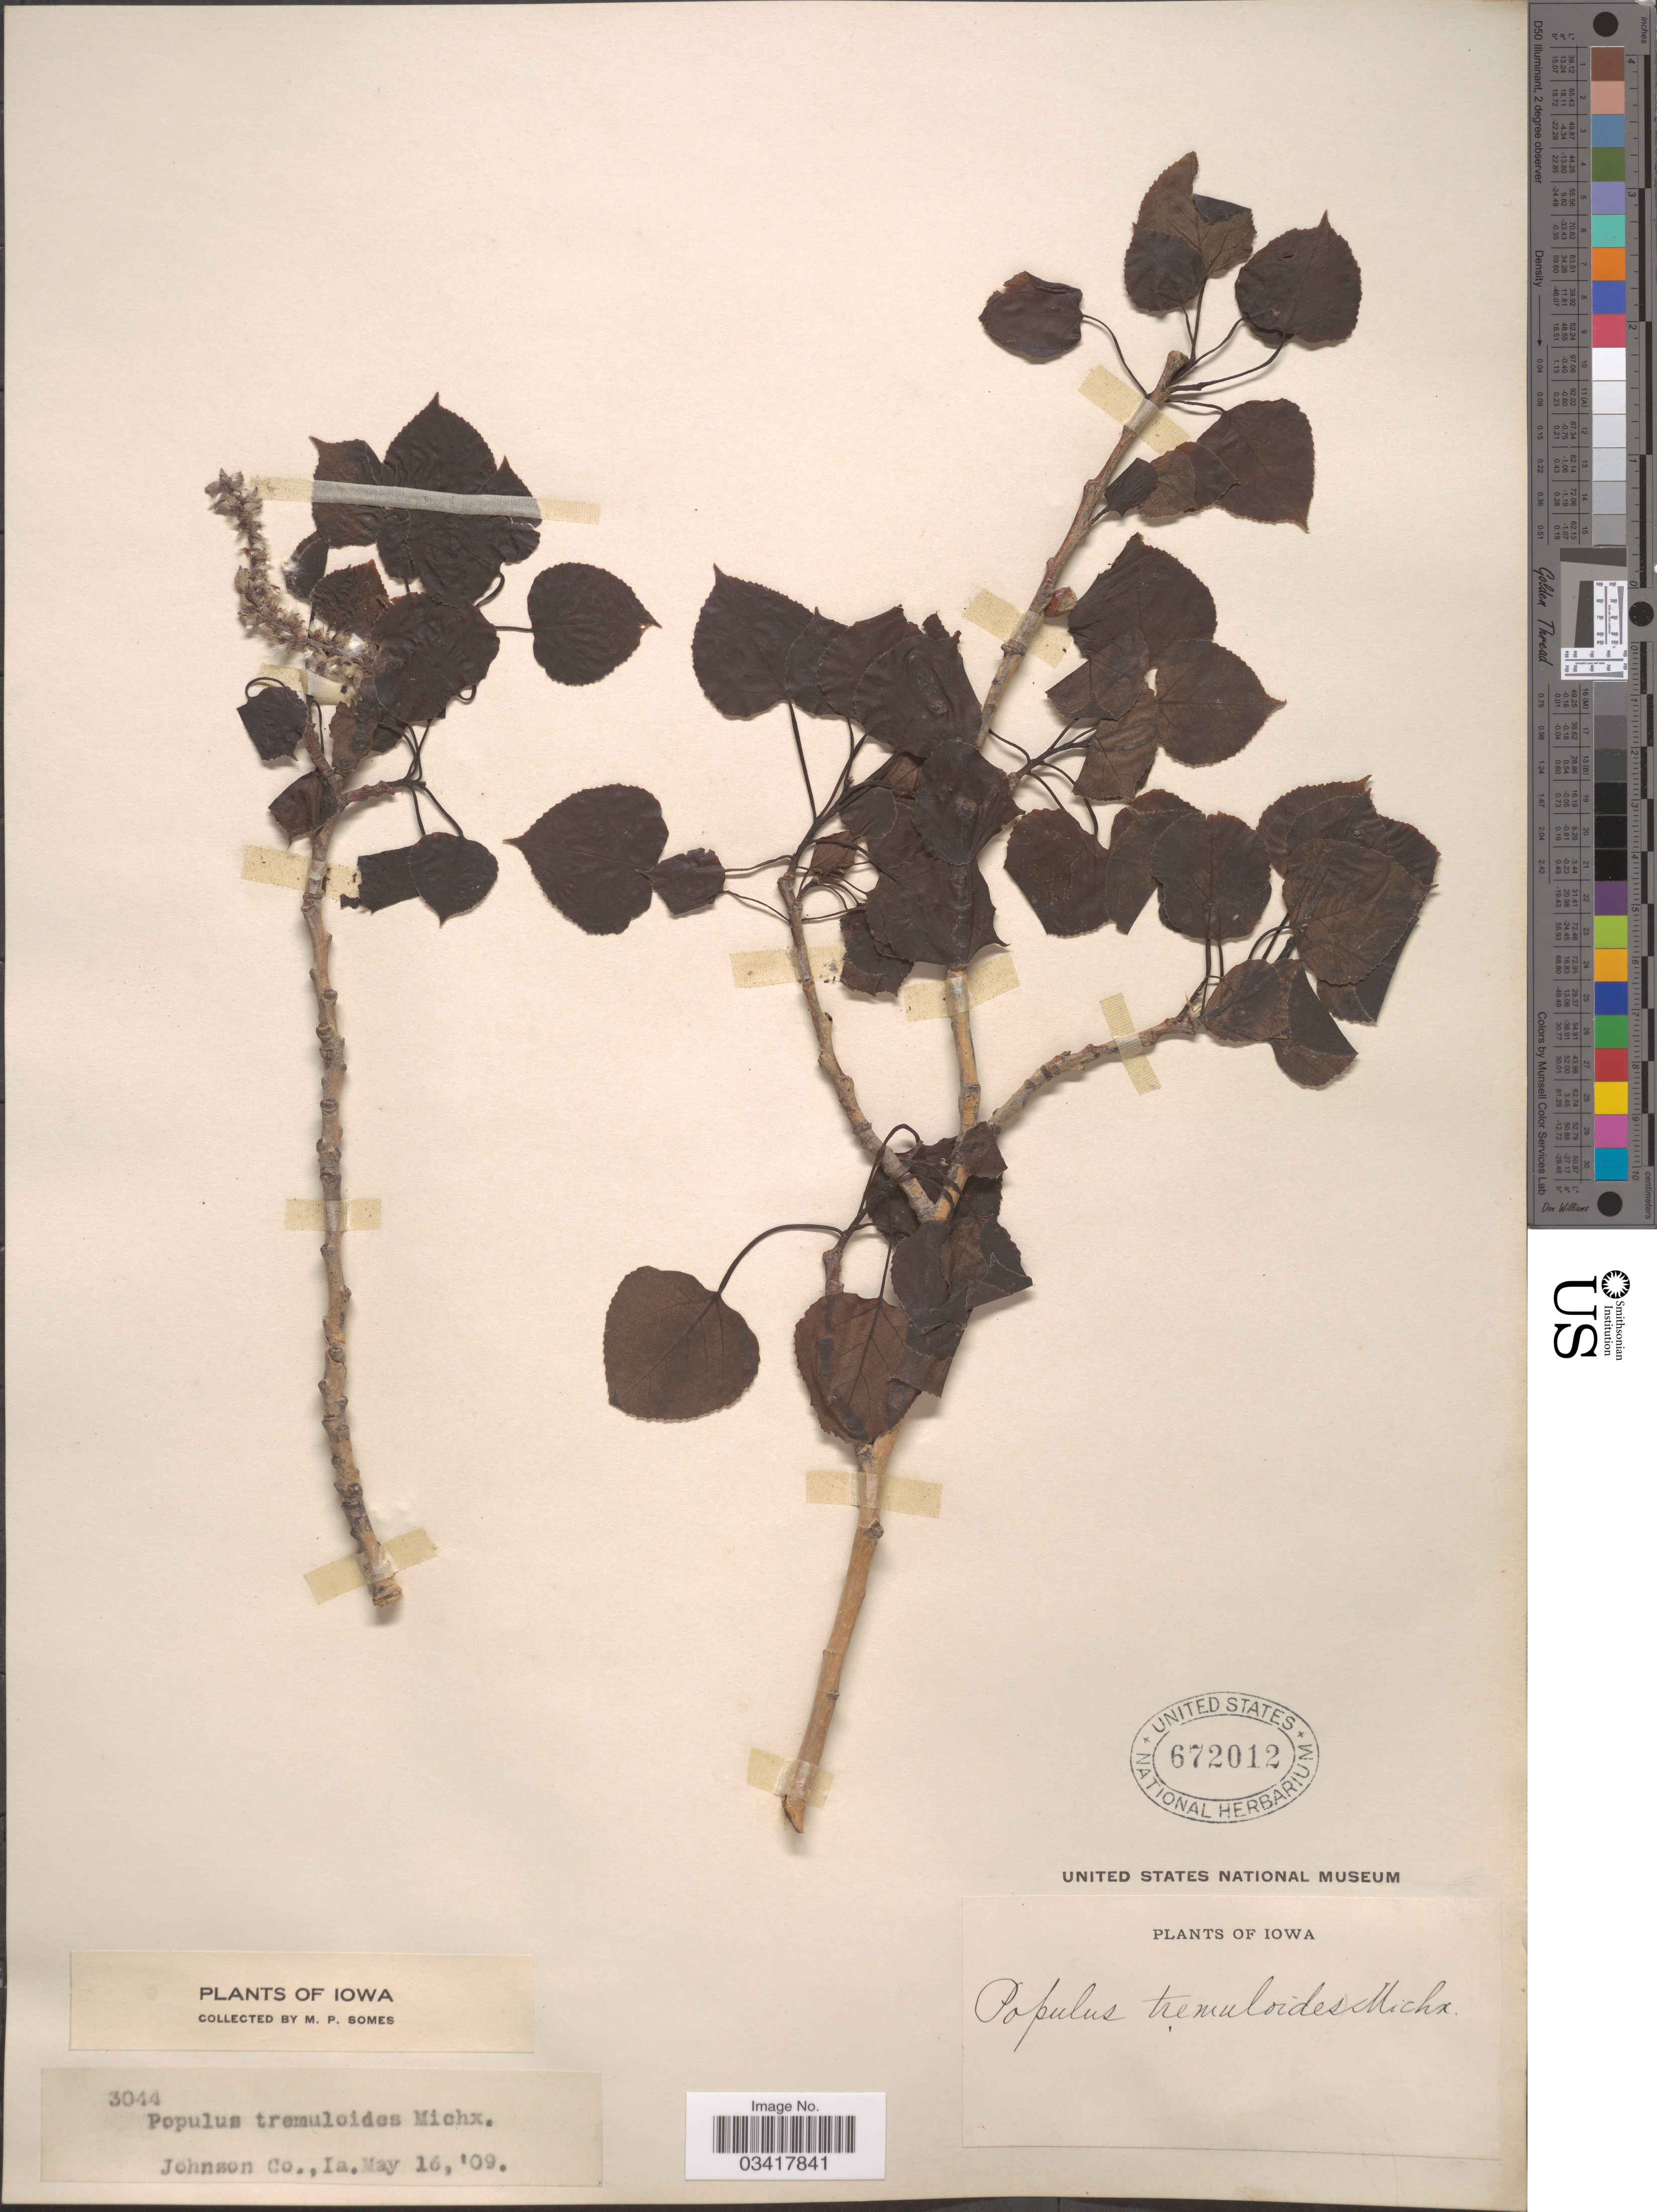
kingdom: Plantae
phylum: Tracheophyta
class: Magnoliopsida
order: Malpighiales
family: Salicaceae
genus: Populus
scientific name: Populus tremuloides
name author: Michx.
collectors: M. Somes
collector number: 3044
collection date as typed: Transcribed d/m/y: 16/5/9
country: United States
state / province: Iowa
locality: Johnson Co.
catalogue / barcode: US 672012